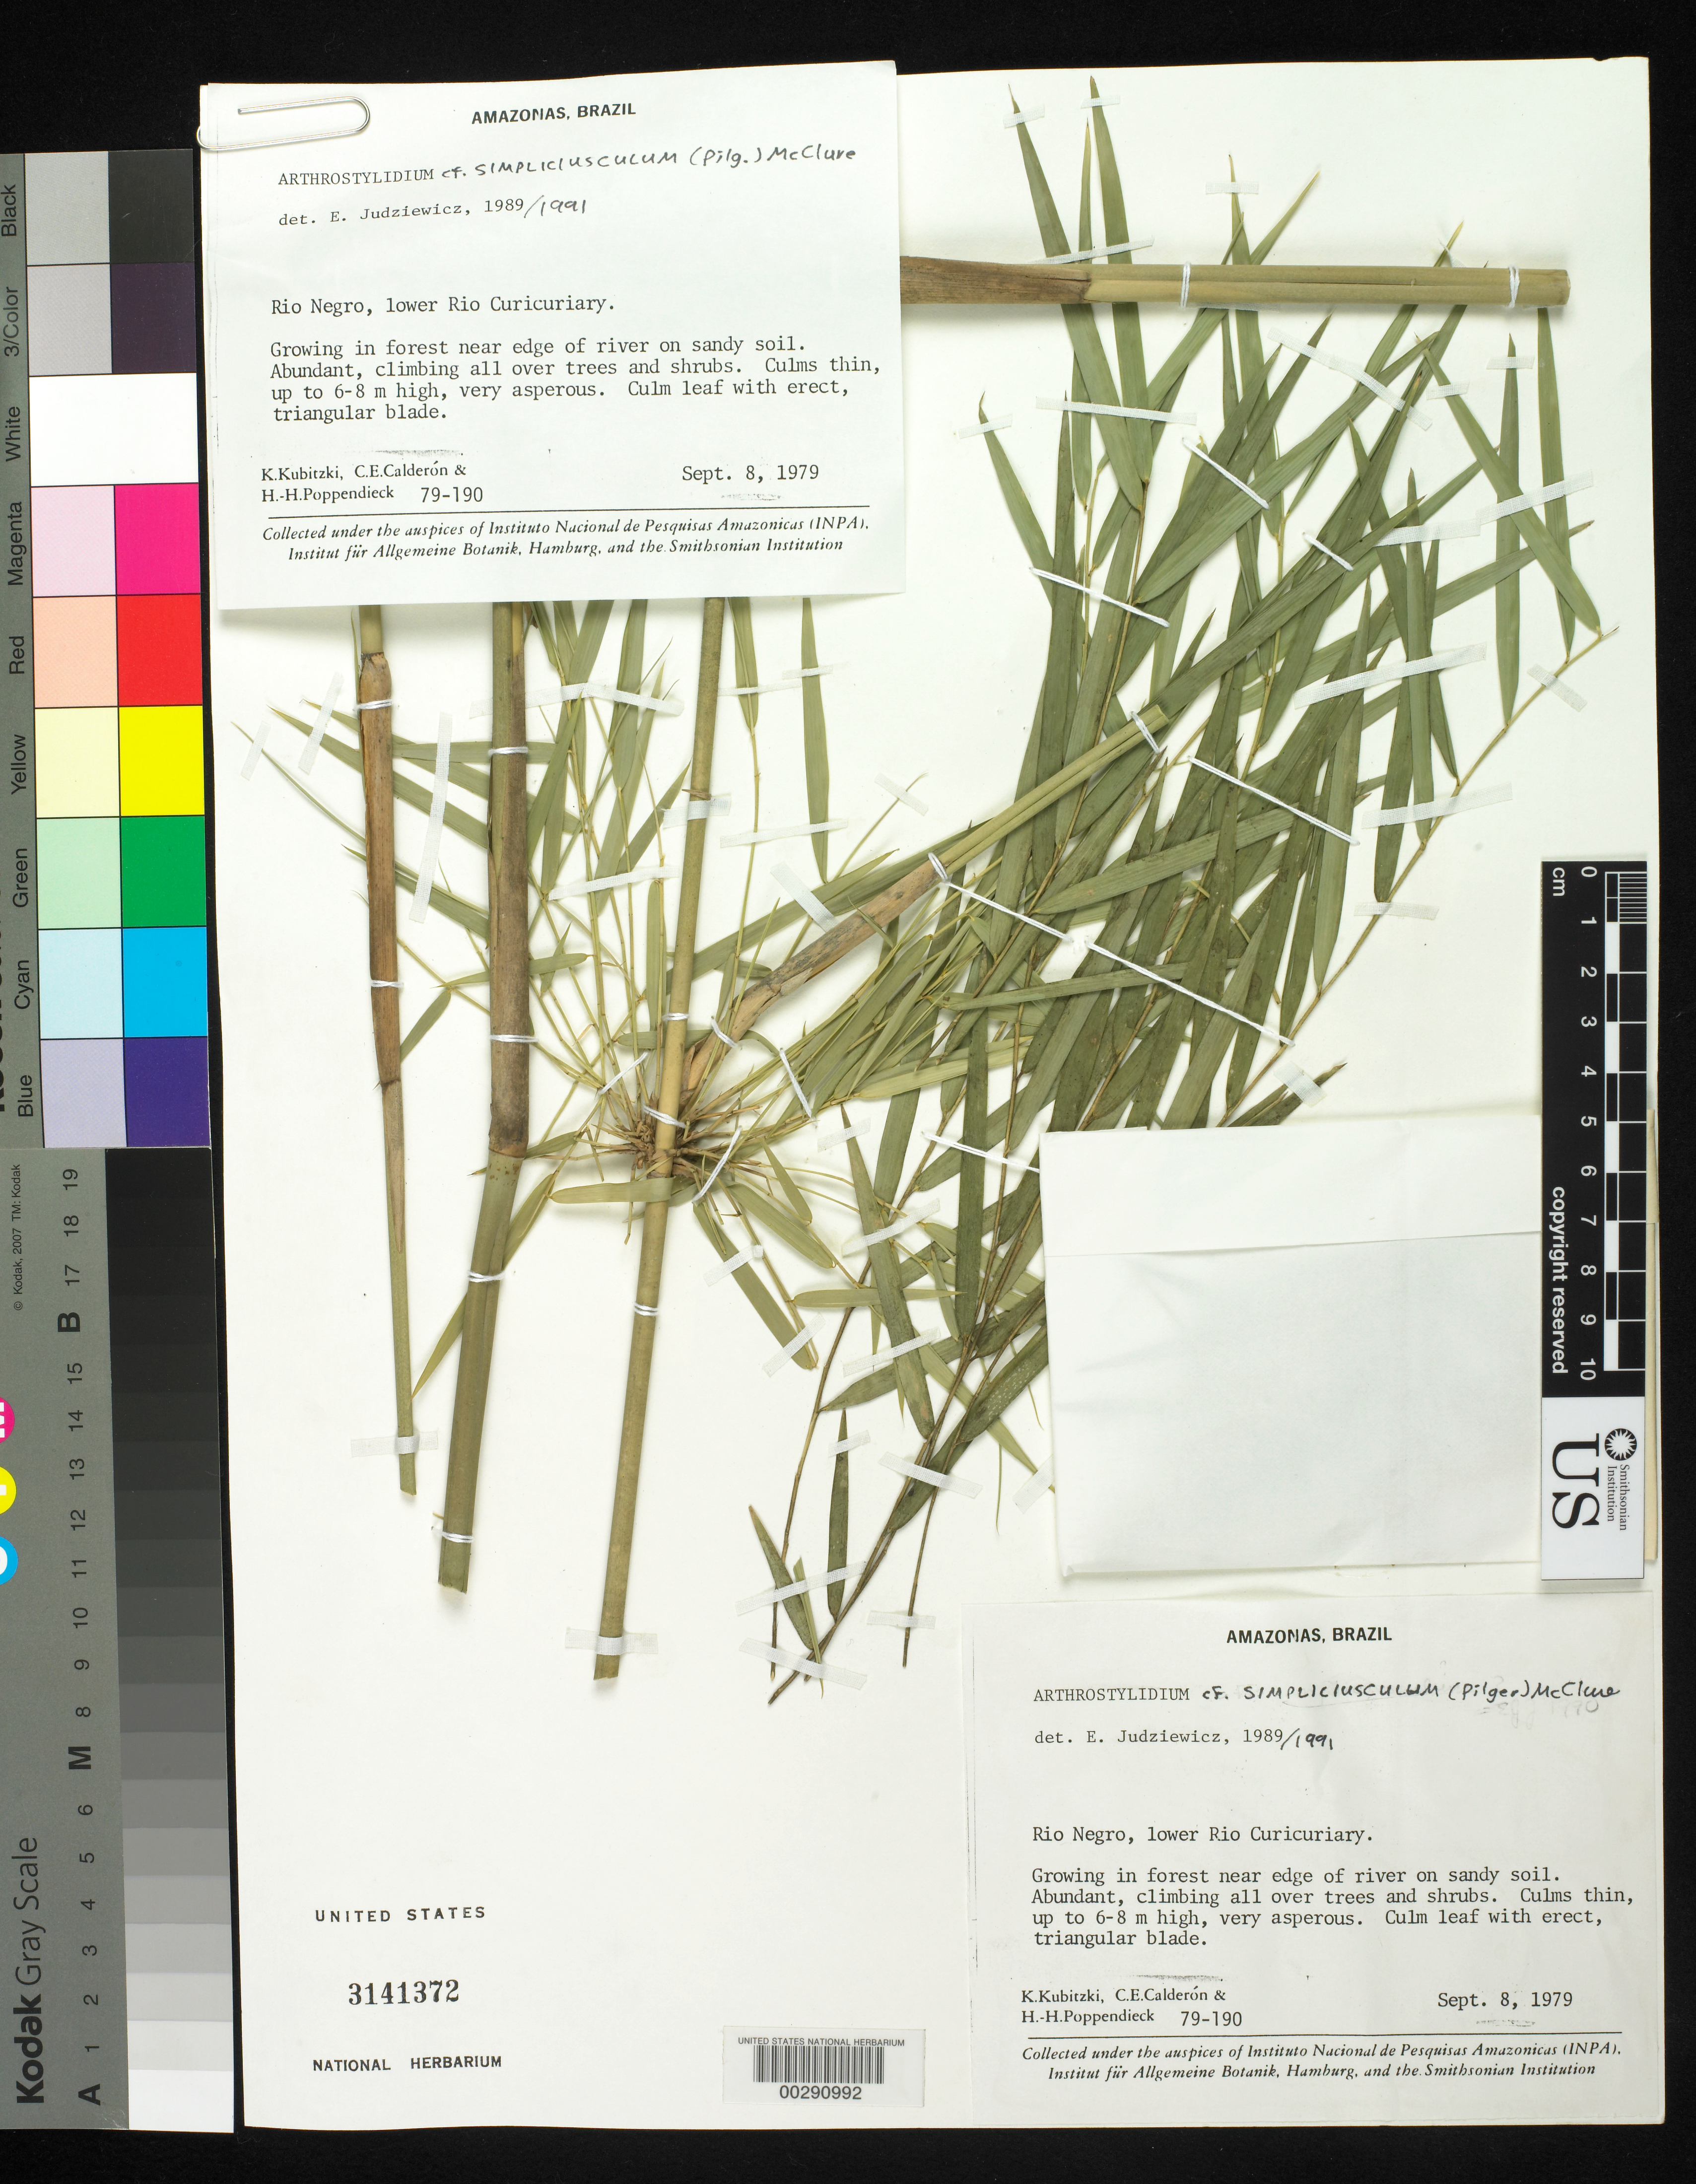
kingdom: Plantae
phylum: Tracheophyta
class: Liliopsida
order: Poales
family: Poaceae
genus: Arthrostylidium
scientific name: Arthrostylidium simpliciusculum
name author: (Pilg.) McClure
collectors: K. Kubitzki, C. E. Calderón & H.-H. Poppendieck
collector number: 79-190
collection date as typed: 08 Sep 1979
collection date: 1979-09-08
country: Brazil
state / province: Amazonas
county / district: Rio Negro ?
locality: Lower rio curicuriary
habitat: Forest near edge of river on sandy soil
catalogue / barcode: US 3141372